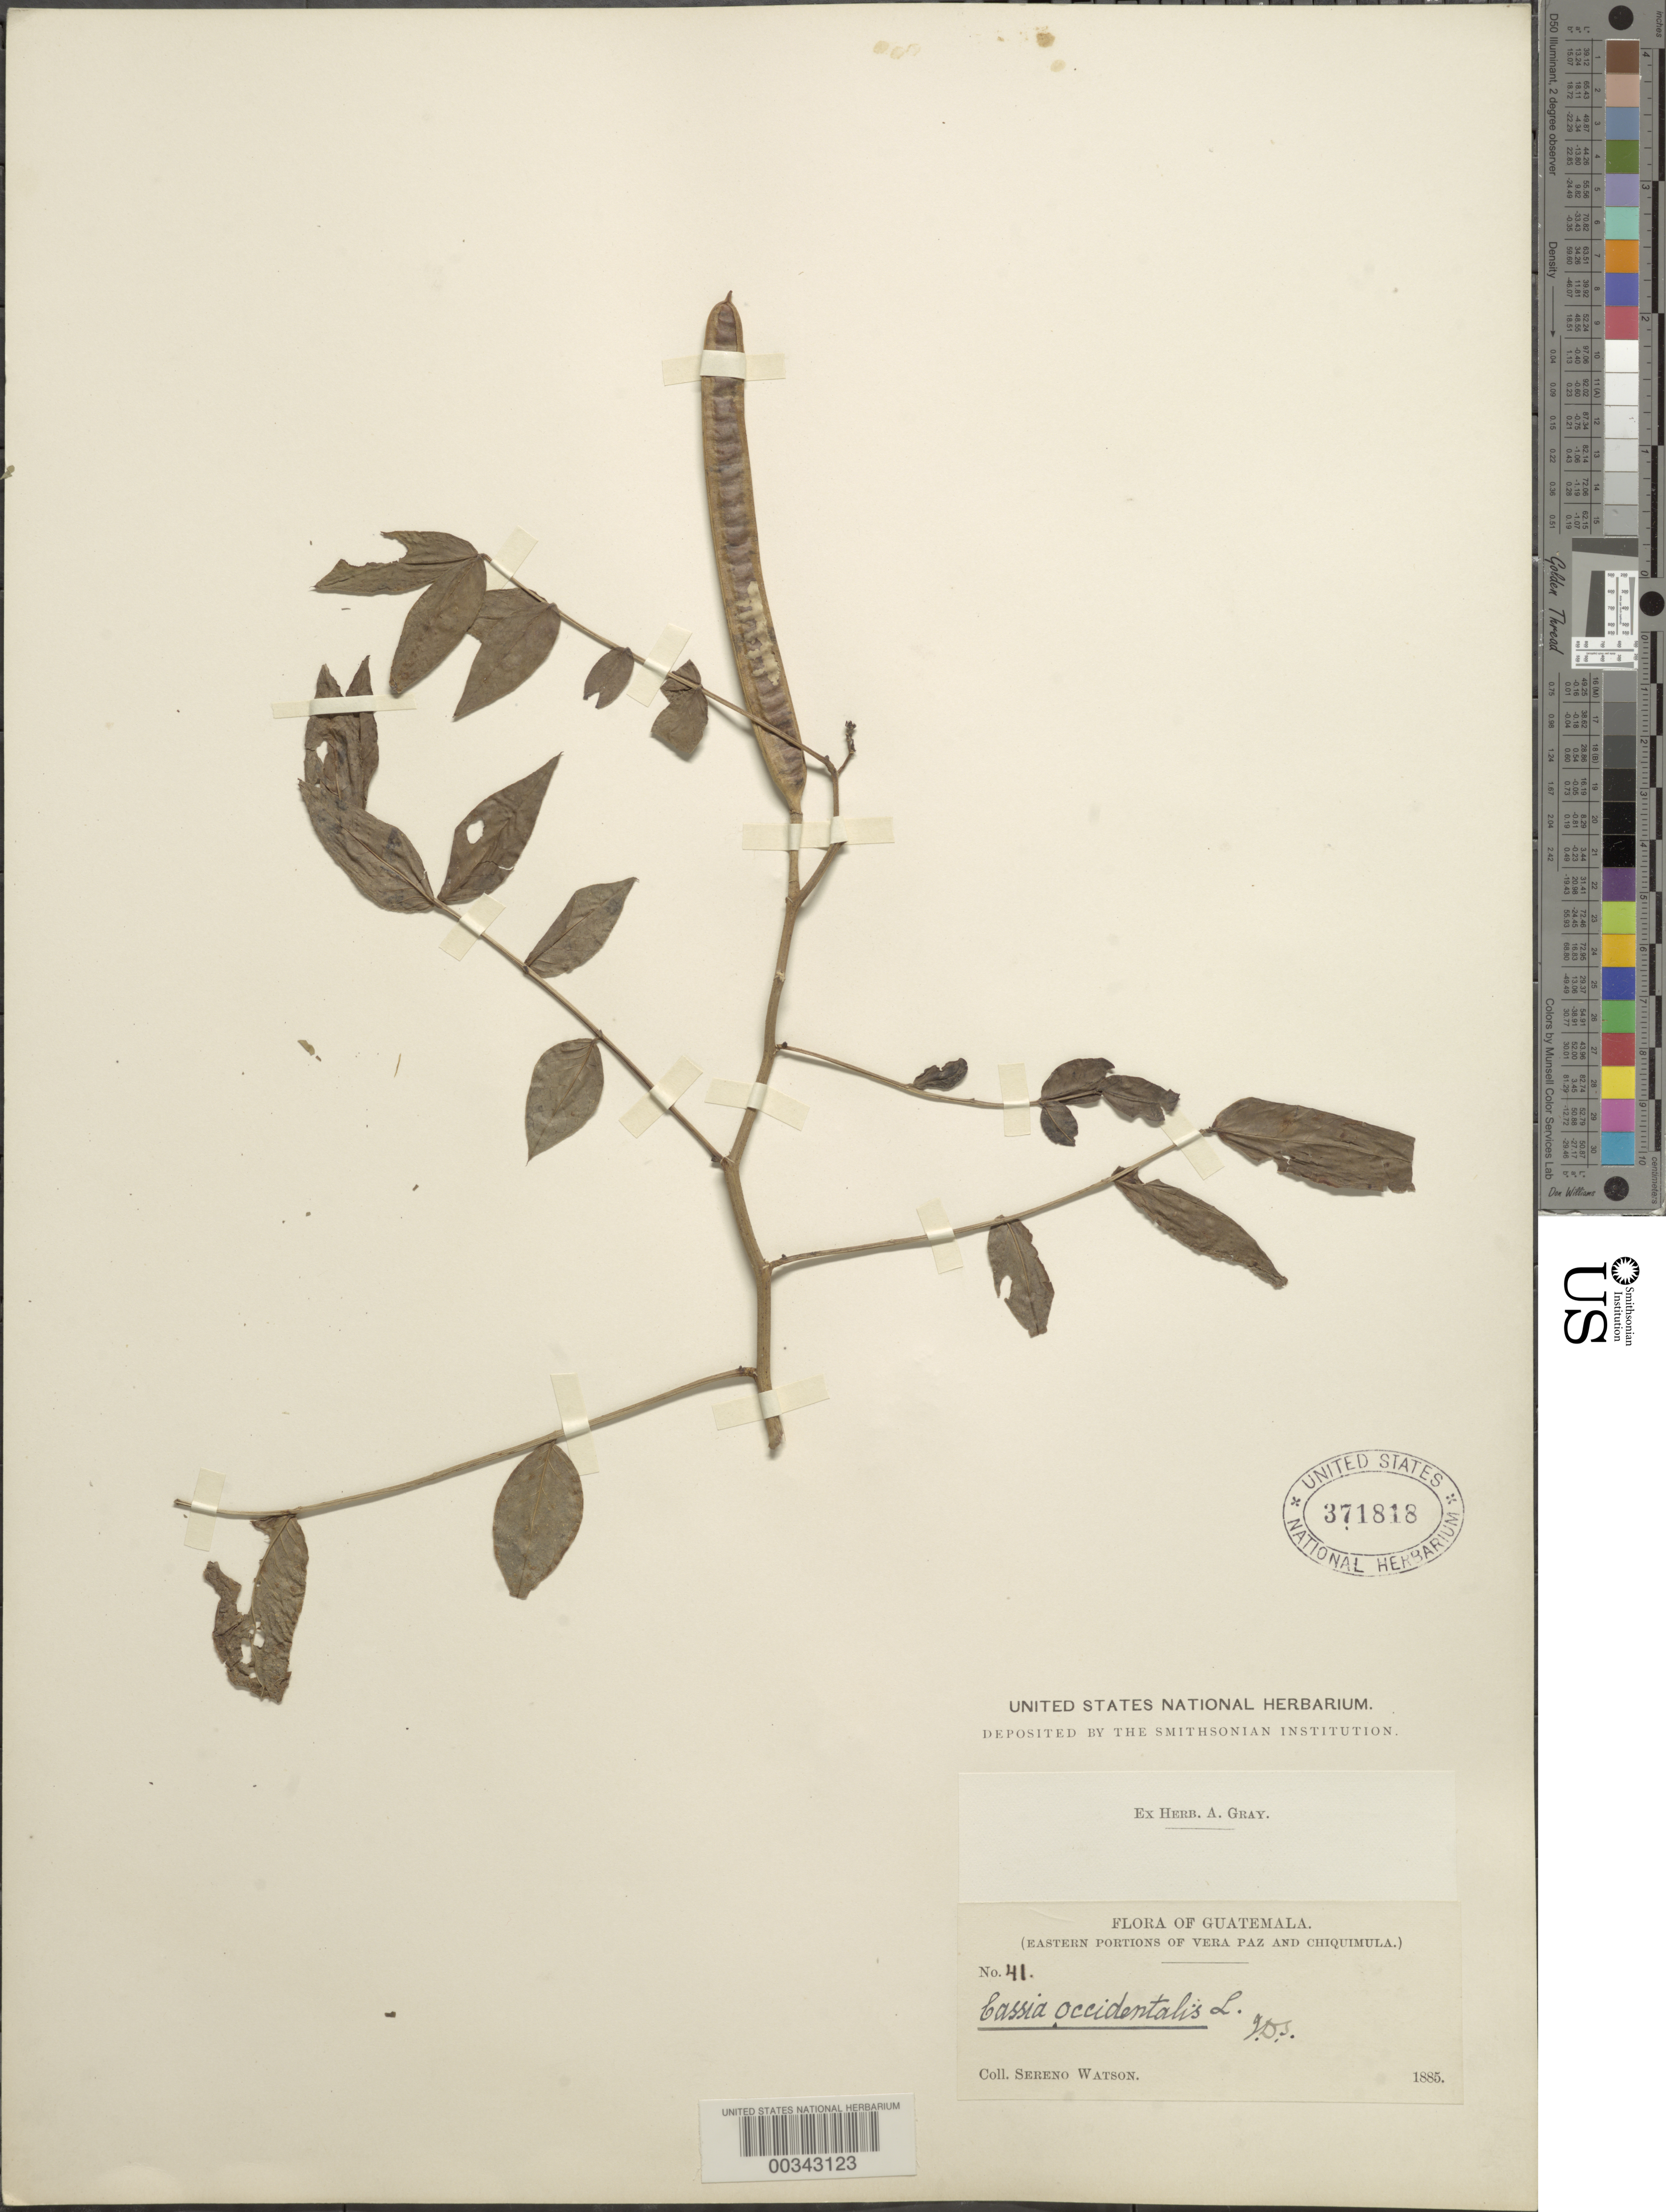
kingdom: Plantae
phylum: Tracheophyta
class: Magnoliopsida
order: Fabales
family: Fabaceae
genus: Senna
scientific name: Senna occidentalis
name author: (L.) Link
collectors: S. Watson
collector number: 41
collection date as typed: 1885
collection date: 1885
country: Guatemala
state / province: Alta Verapaz / Chiquimula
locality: Eastern portions of Vera Paz and Chiquimula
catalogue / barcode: US 371818